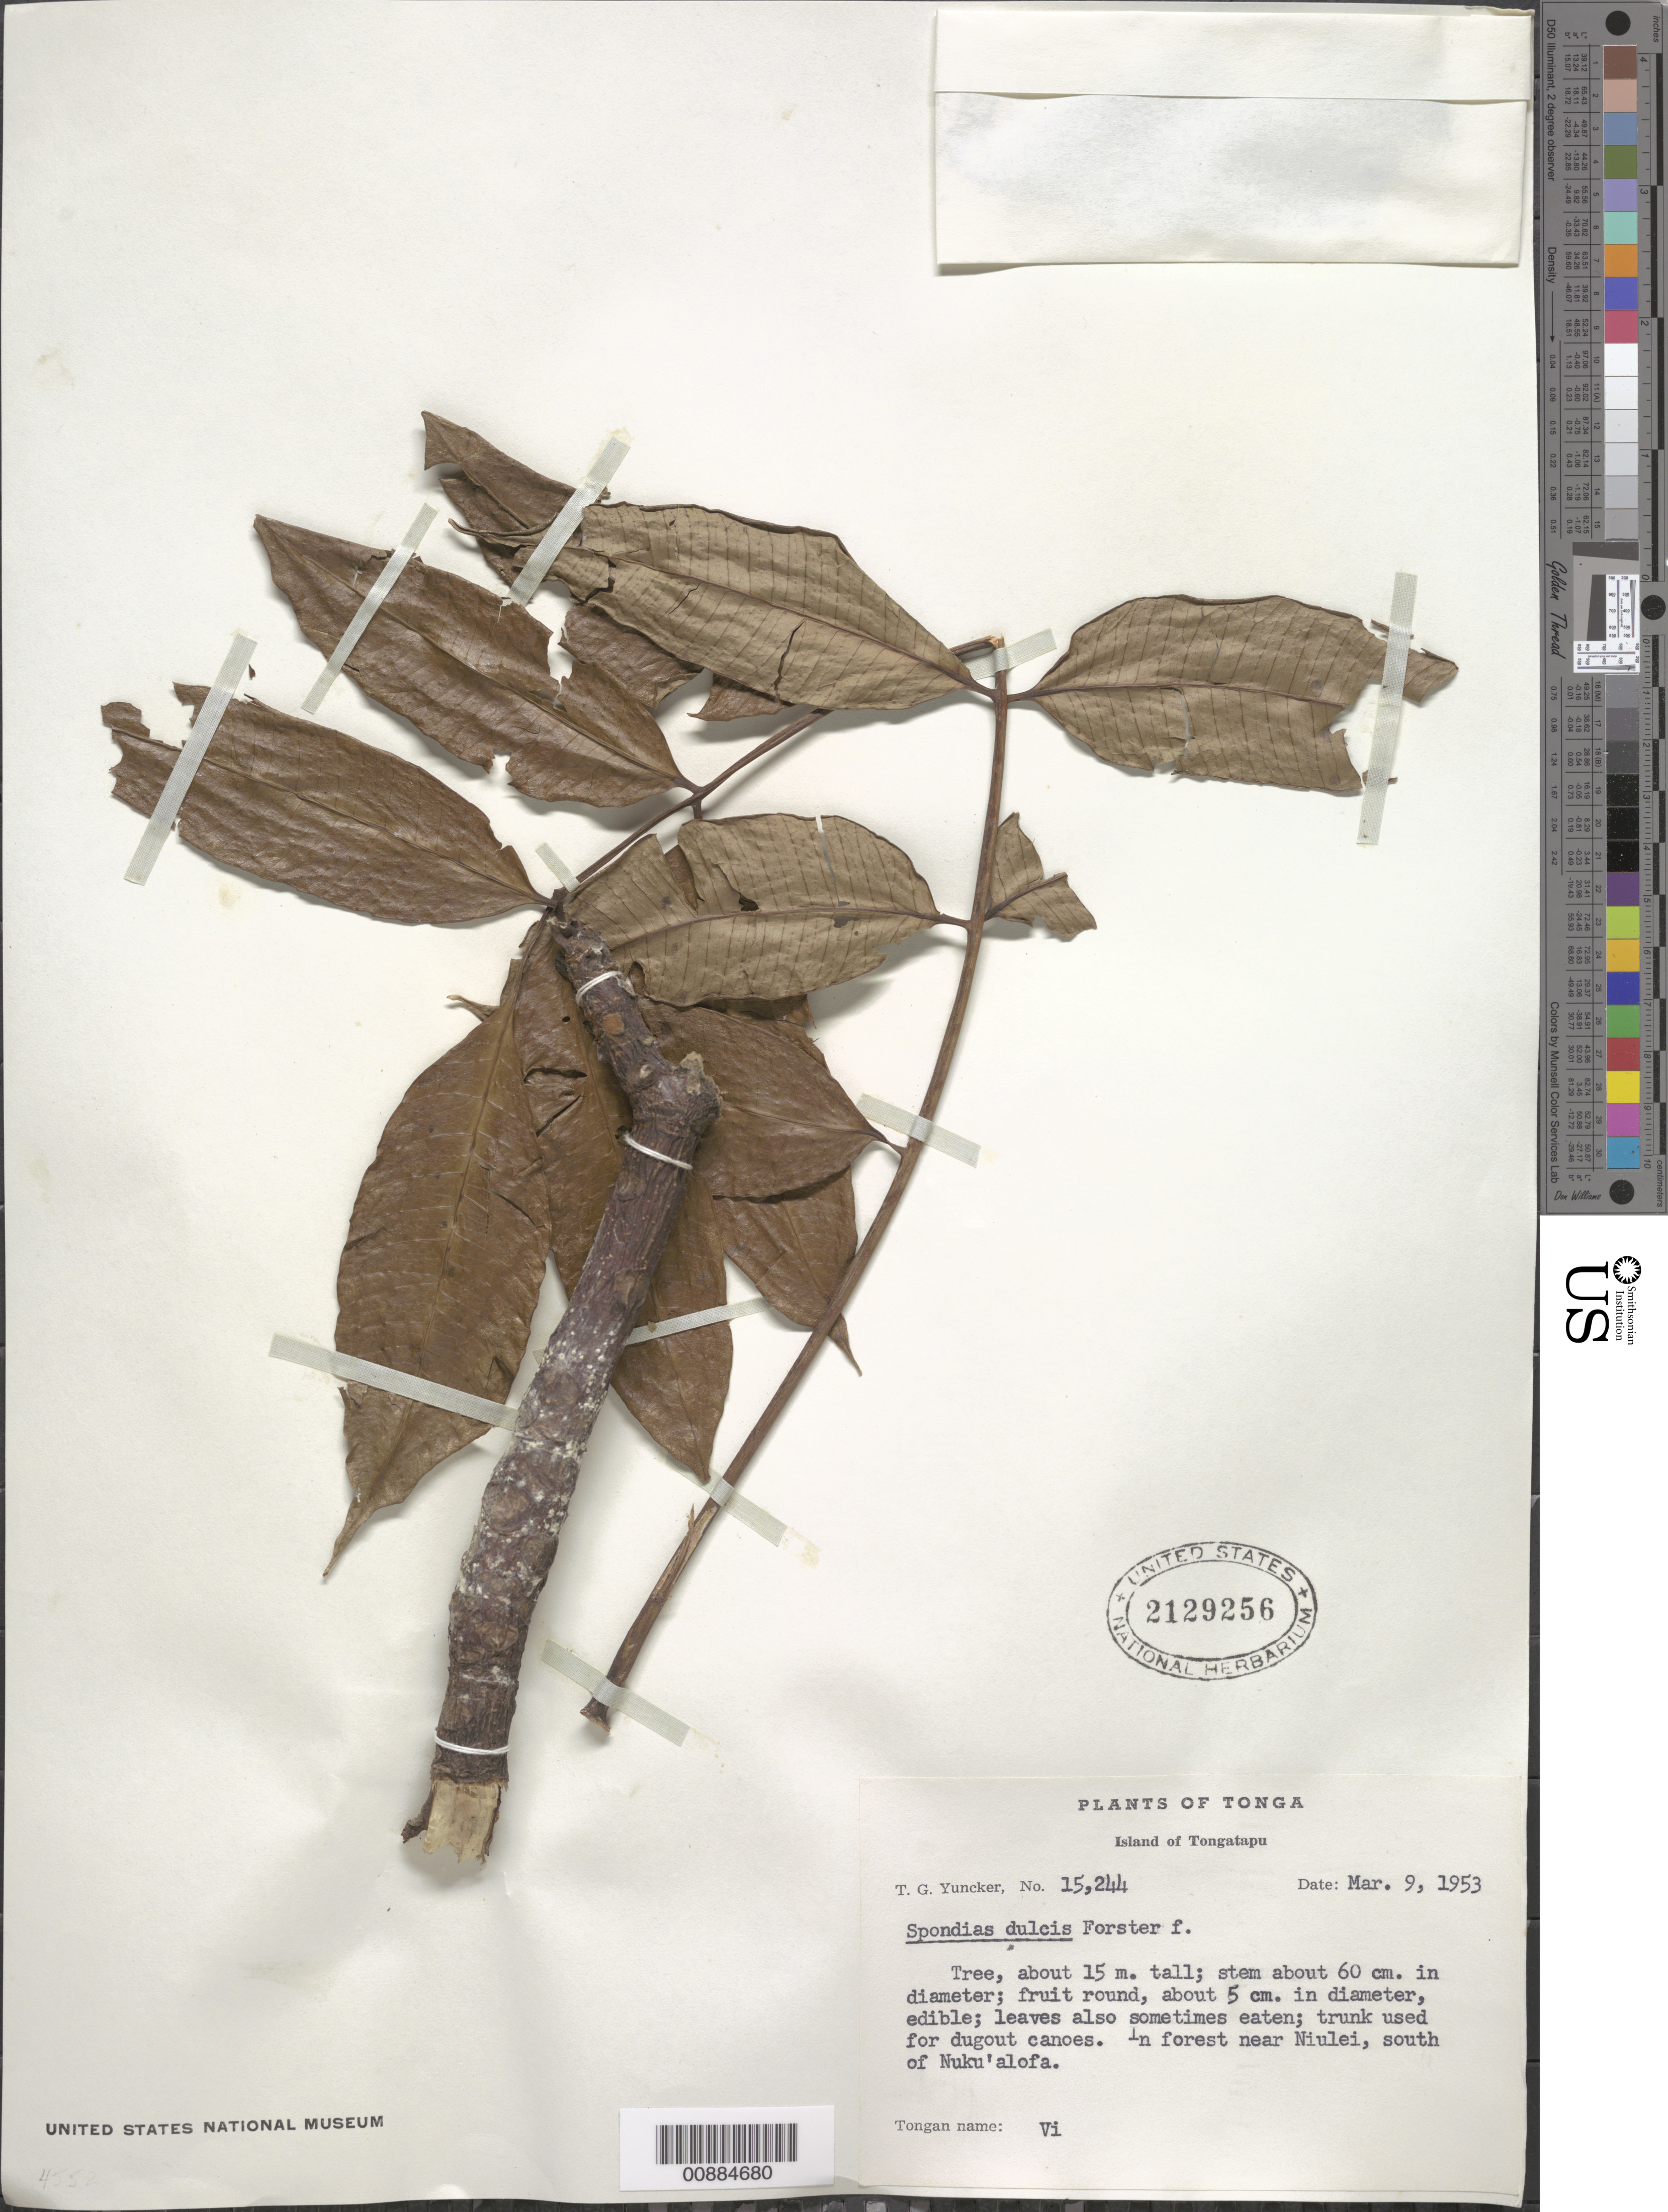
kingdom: Plantae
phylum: Tracheophyta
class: Magnoliopsida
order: Sapindales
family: Anacardiaceae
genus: Spondias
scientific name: Spondias dulcis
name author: Parkinson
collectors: T. G. Yuncker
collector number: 15244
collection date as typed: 09 Mar 1953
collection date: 1953-03-09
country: Tonga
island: Tongatapu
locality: Tonga, Tongatapu, in forest near Niulei south of Nuku'alofa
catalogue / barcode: US 2129256